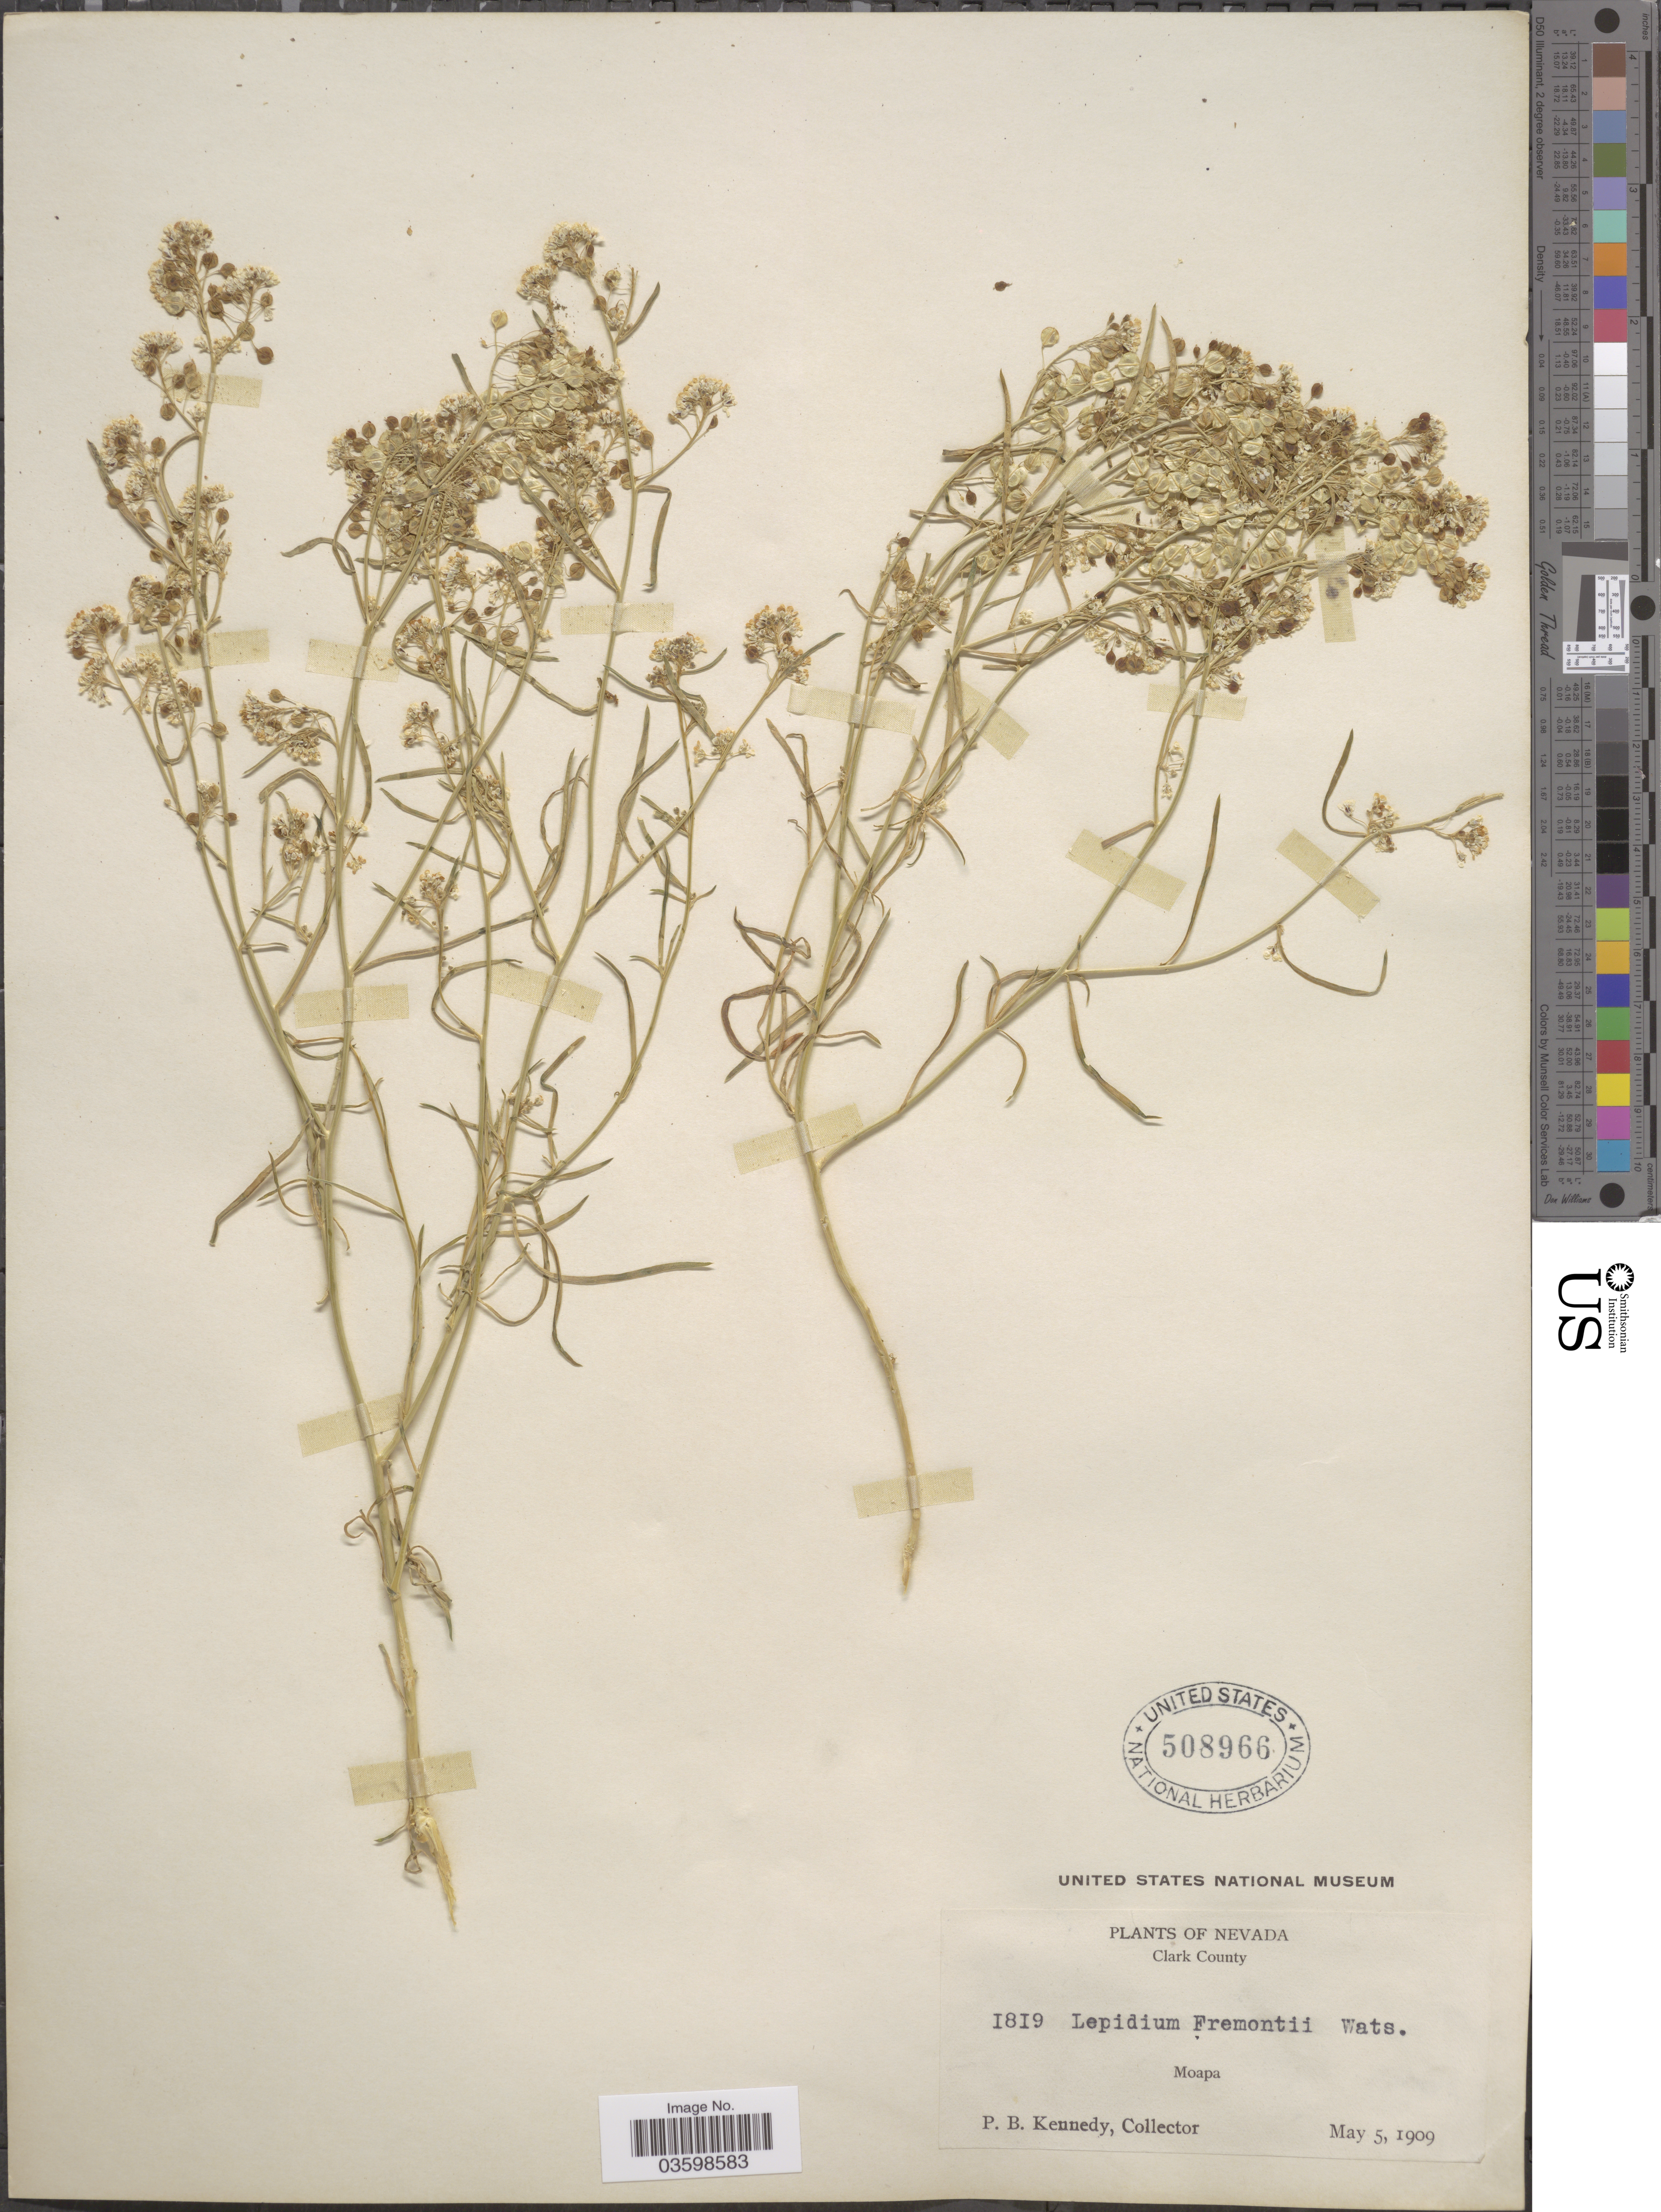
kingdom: Plantae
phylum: Tracheophyta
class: Magnoliopsida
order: Brassicales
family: Brassicaceae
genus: Lepidium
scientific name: Lepidium fremontii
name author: S. Watson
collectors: P. B. Kennedy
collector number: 1819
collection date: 1909-05-05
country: United States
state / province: Nevada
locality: Clark County. Moapa.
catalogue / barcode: US 508966